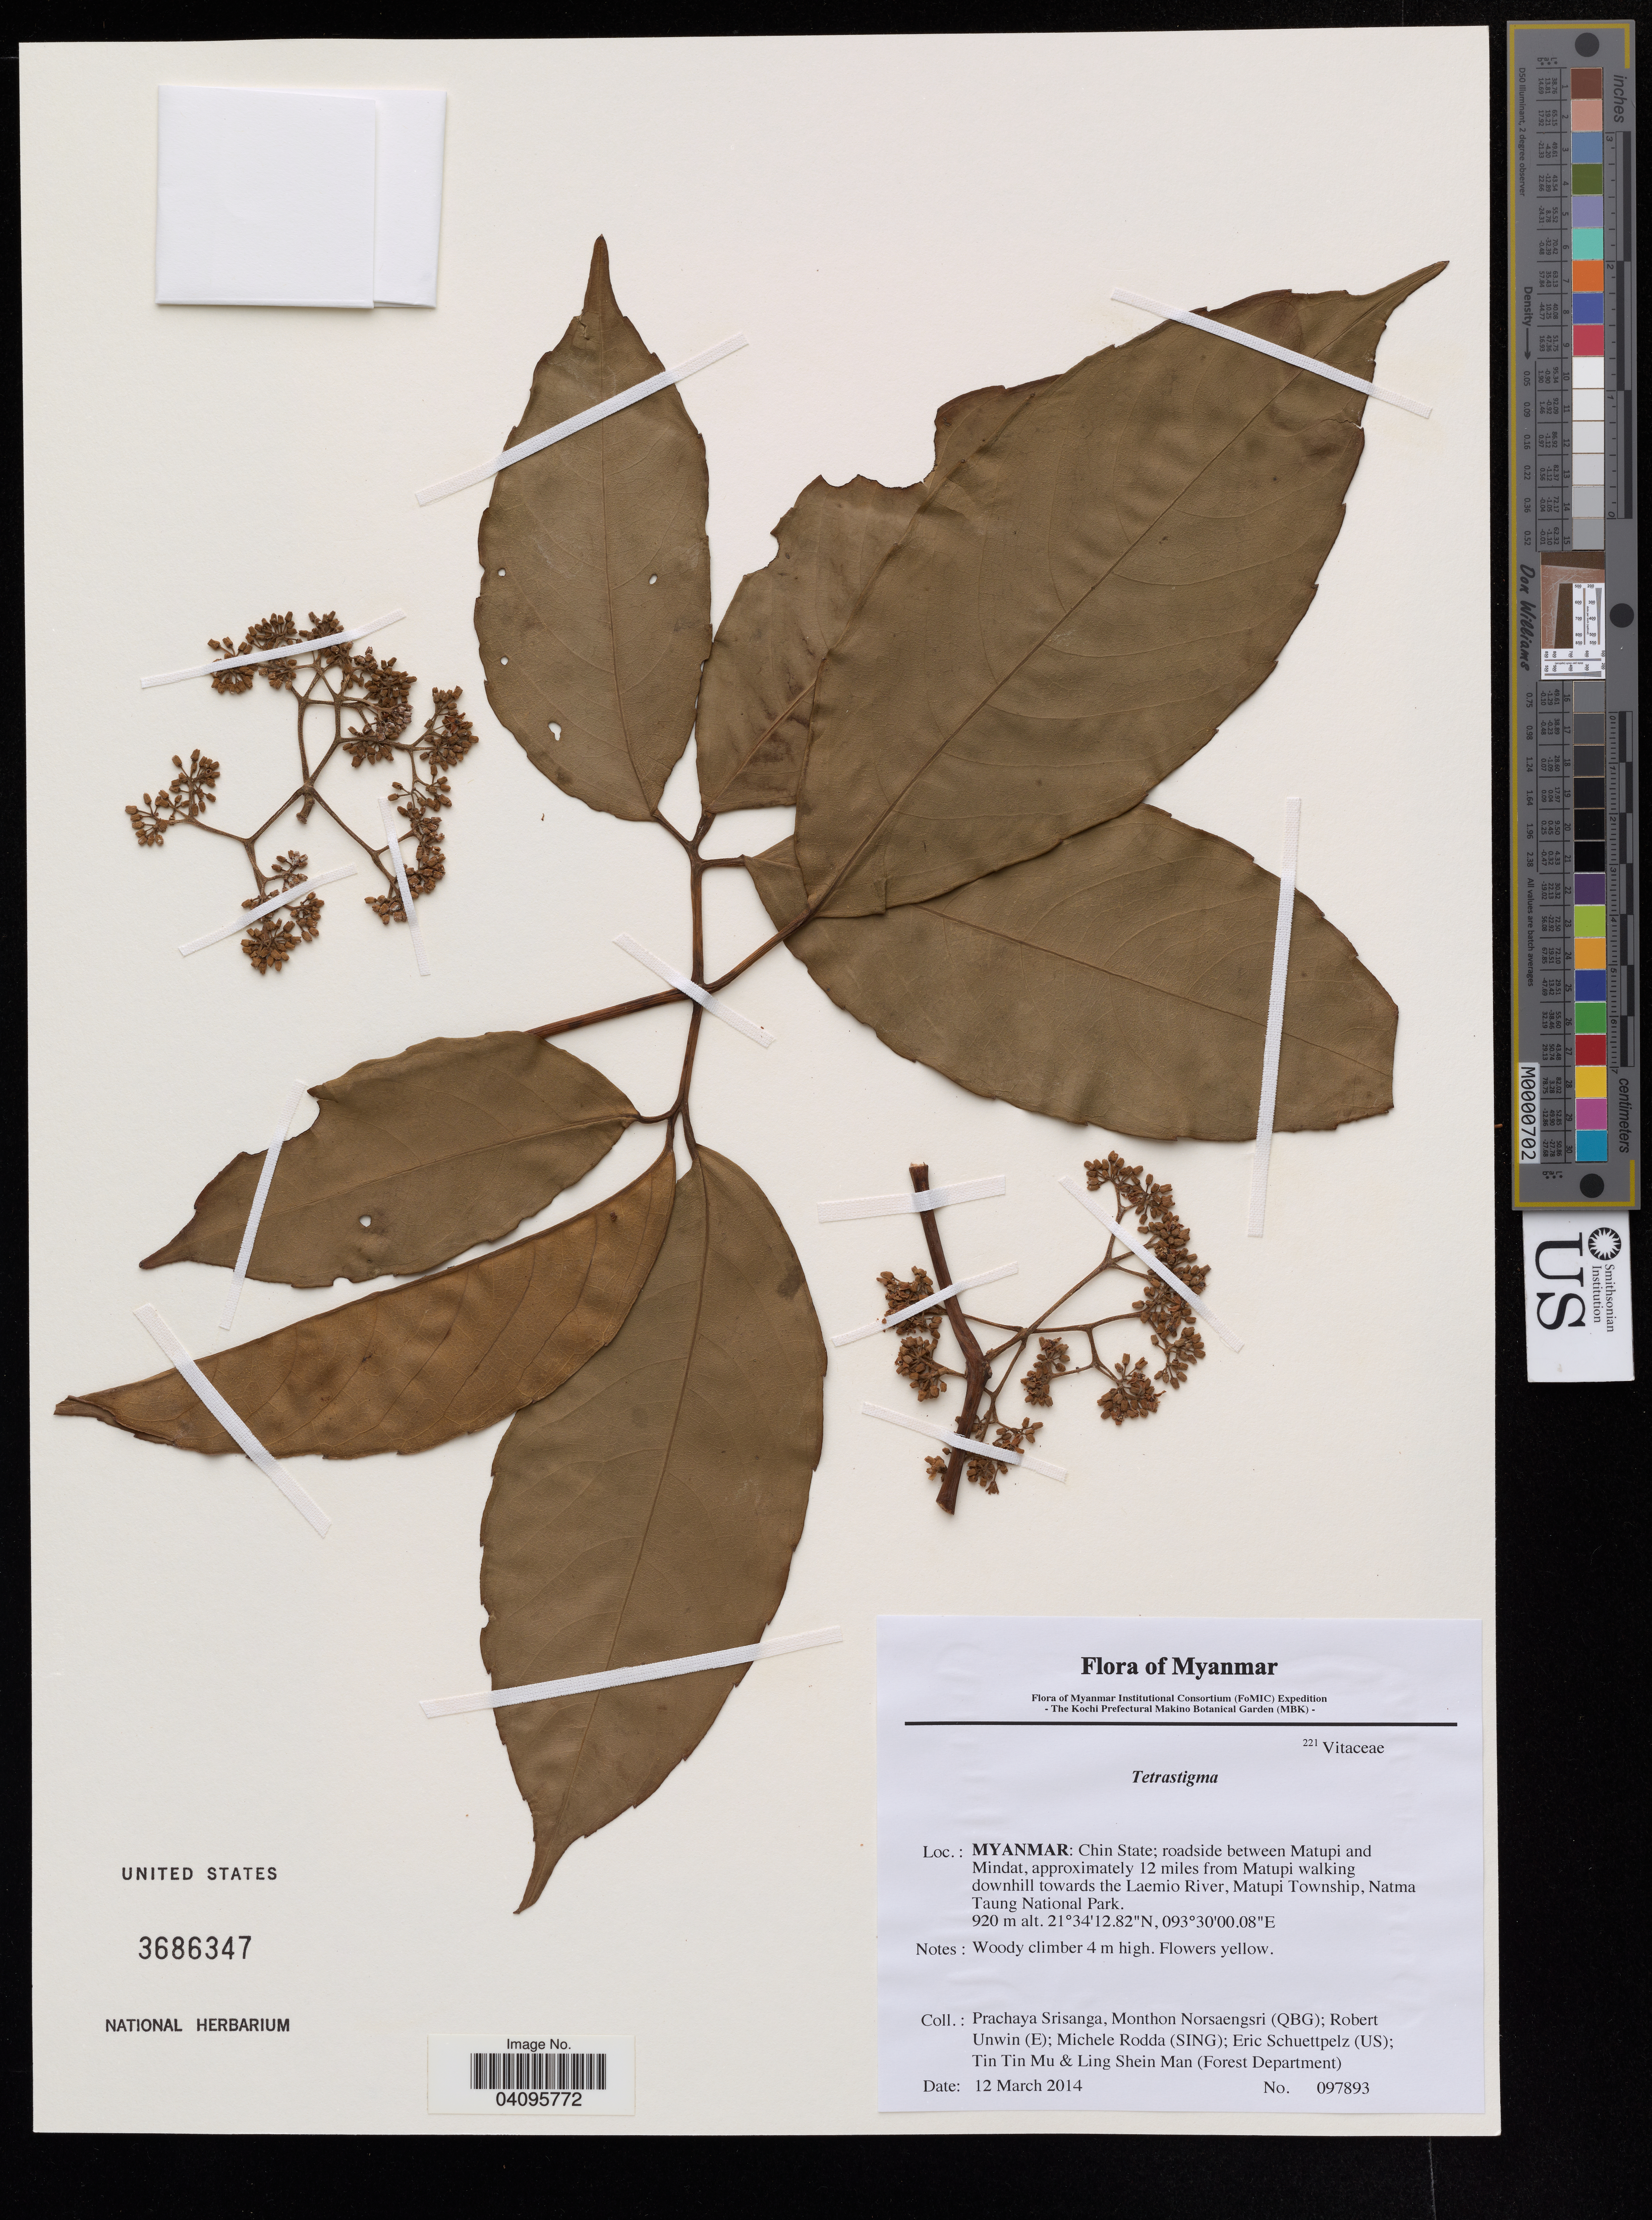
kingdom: Plantae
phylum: Tracheophyta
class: Magnoliopsida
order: Vitales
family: Vitaceae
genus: Tetrastigma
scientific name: Tetrastigma sp.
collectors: P. Srisanga, M. Norsaengsri, R. Unwin, M. Rodda, E. Schuettpelz, Tin Tin Mu & Ling Shein Man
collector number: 097893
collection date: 2014-03-12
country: Myanmar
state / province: Chin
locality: Roadside between Matupi and Mindat, approximately 12 miles from Matupi walking downhill towards the Laemio River, Matupi Township, Natma Taung National Park.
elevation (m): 920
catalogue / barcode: US 3686347